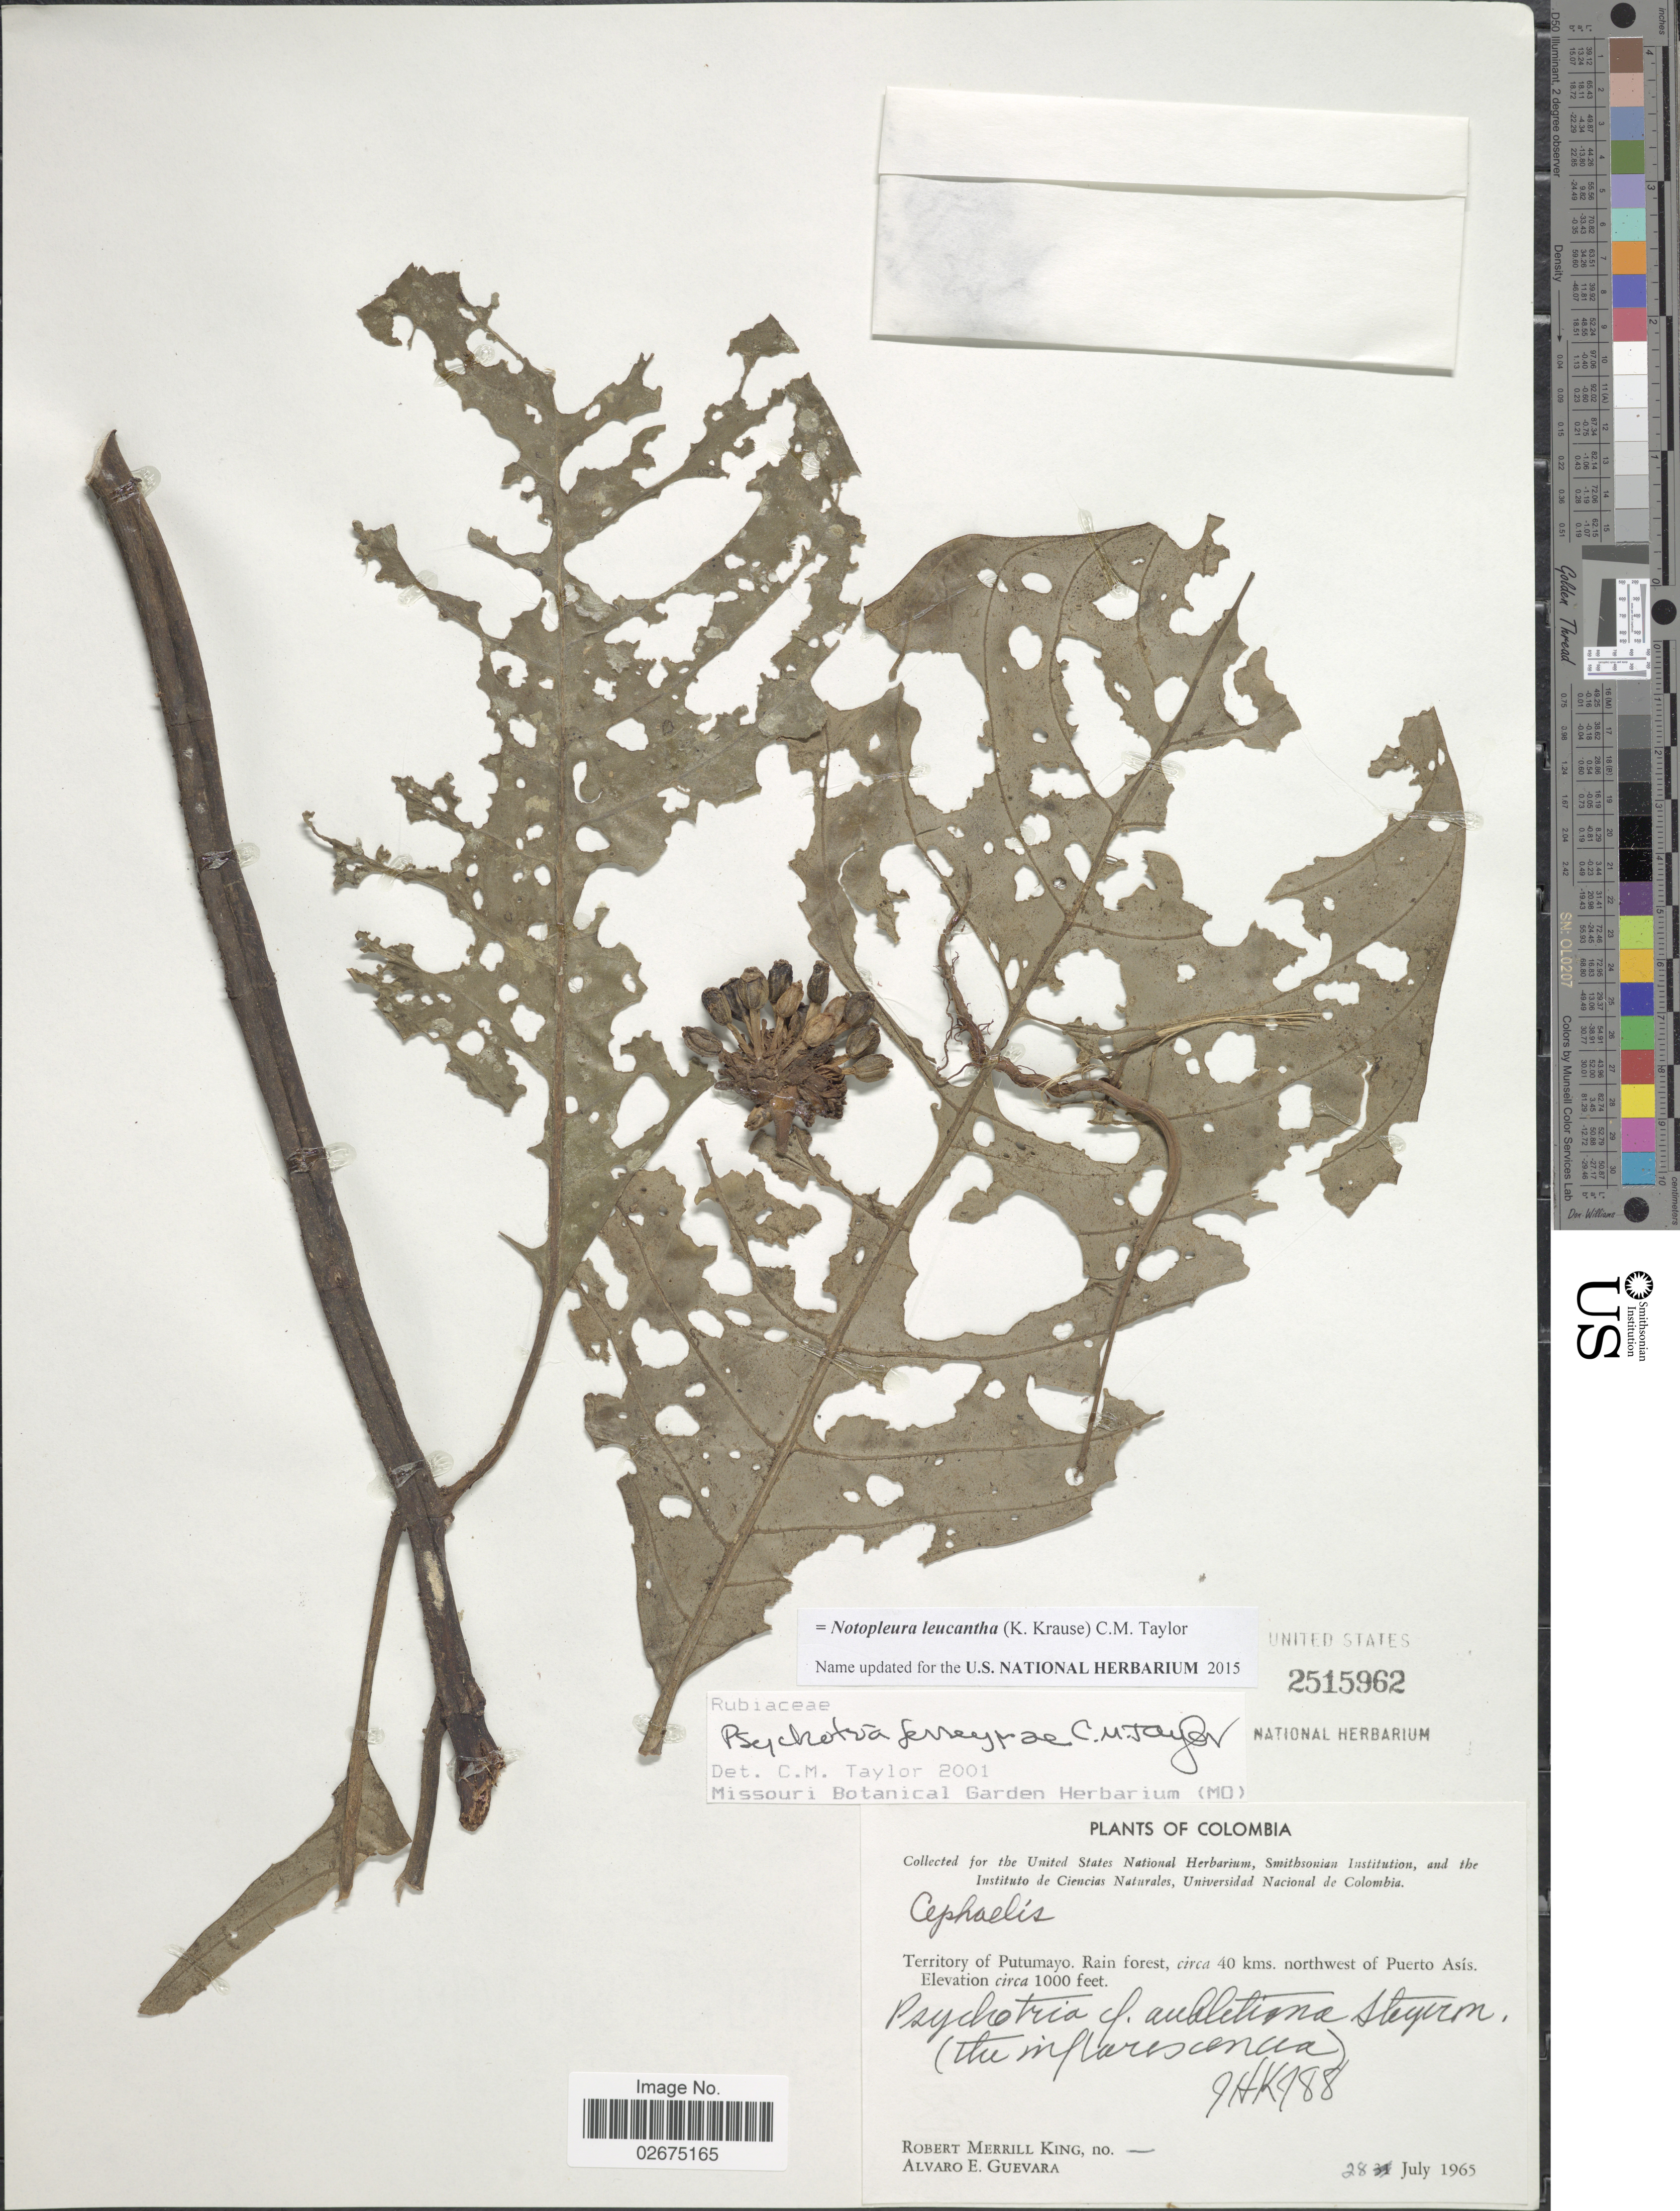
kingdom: Plantae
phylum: Tracheophyta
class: Magnoliopsida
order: Gentianales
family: Rubiaceae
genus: Notopleura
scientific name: Notopleura leucantha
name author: (K. Krause) C.M. Taylor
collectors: R. M. King & A. E. Guevara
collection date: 1965-07-28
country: Colombia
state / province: Putumayo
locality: Territory of Putumayo, Rain forest, circa 40 kms. northwest of Puerto Asis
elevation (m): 305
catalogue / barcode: US 2515962